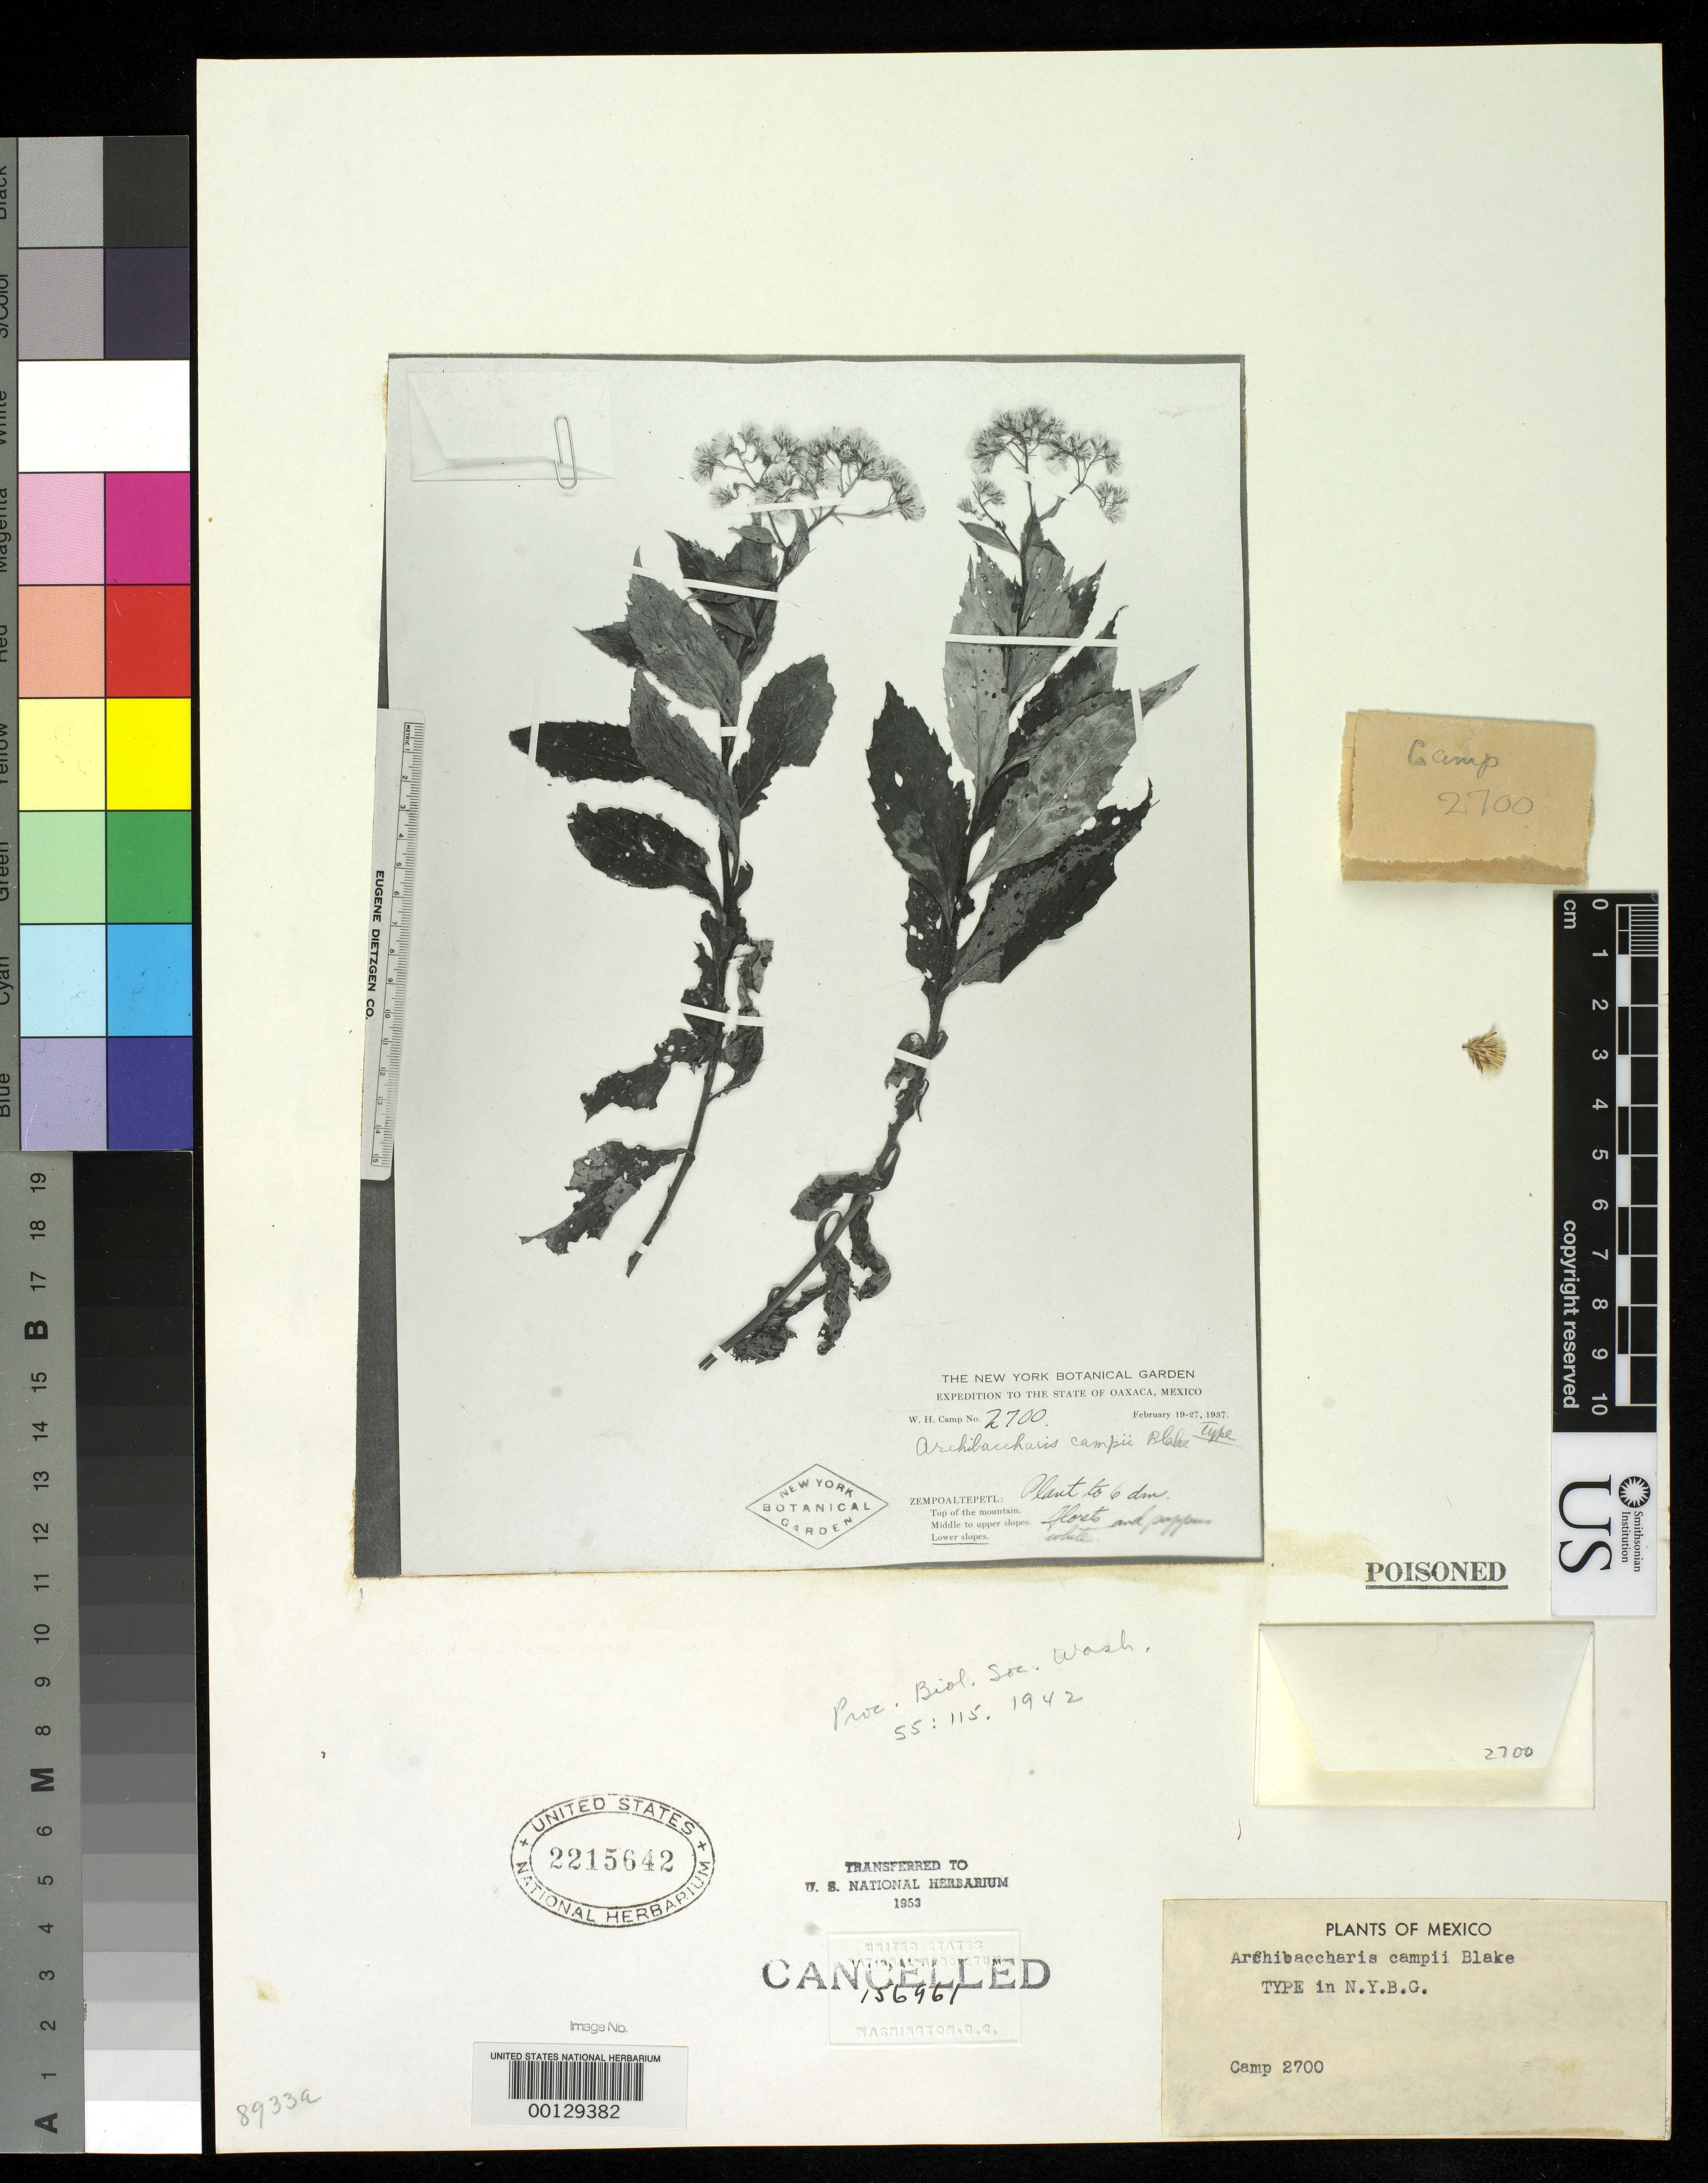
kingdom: Plantae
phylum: Tracheophyta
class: Magnoliopsida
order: Asterales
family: Asteraceae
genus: Archibaccharis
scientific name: Archibaccharis campii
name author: S.F. Blake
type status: Type Fragment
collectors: W. H. Camp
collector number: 2700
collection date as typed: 19 Feb 1937 to 27 Feb 1937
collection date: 1937-02-19/1937-02-27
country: Mexico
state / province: Oaxaca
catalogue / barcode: US 2215642